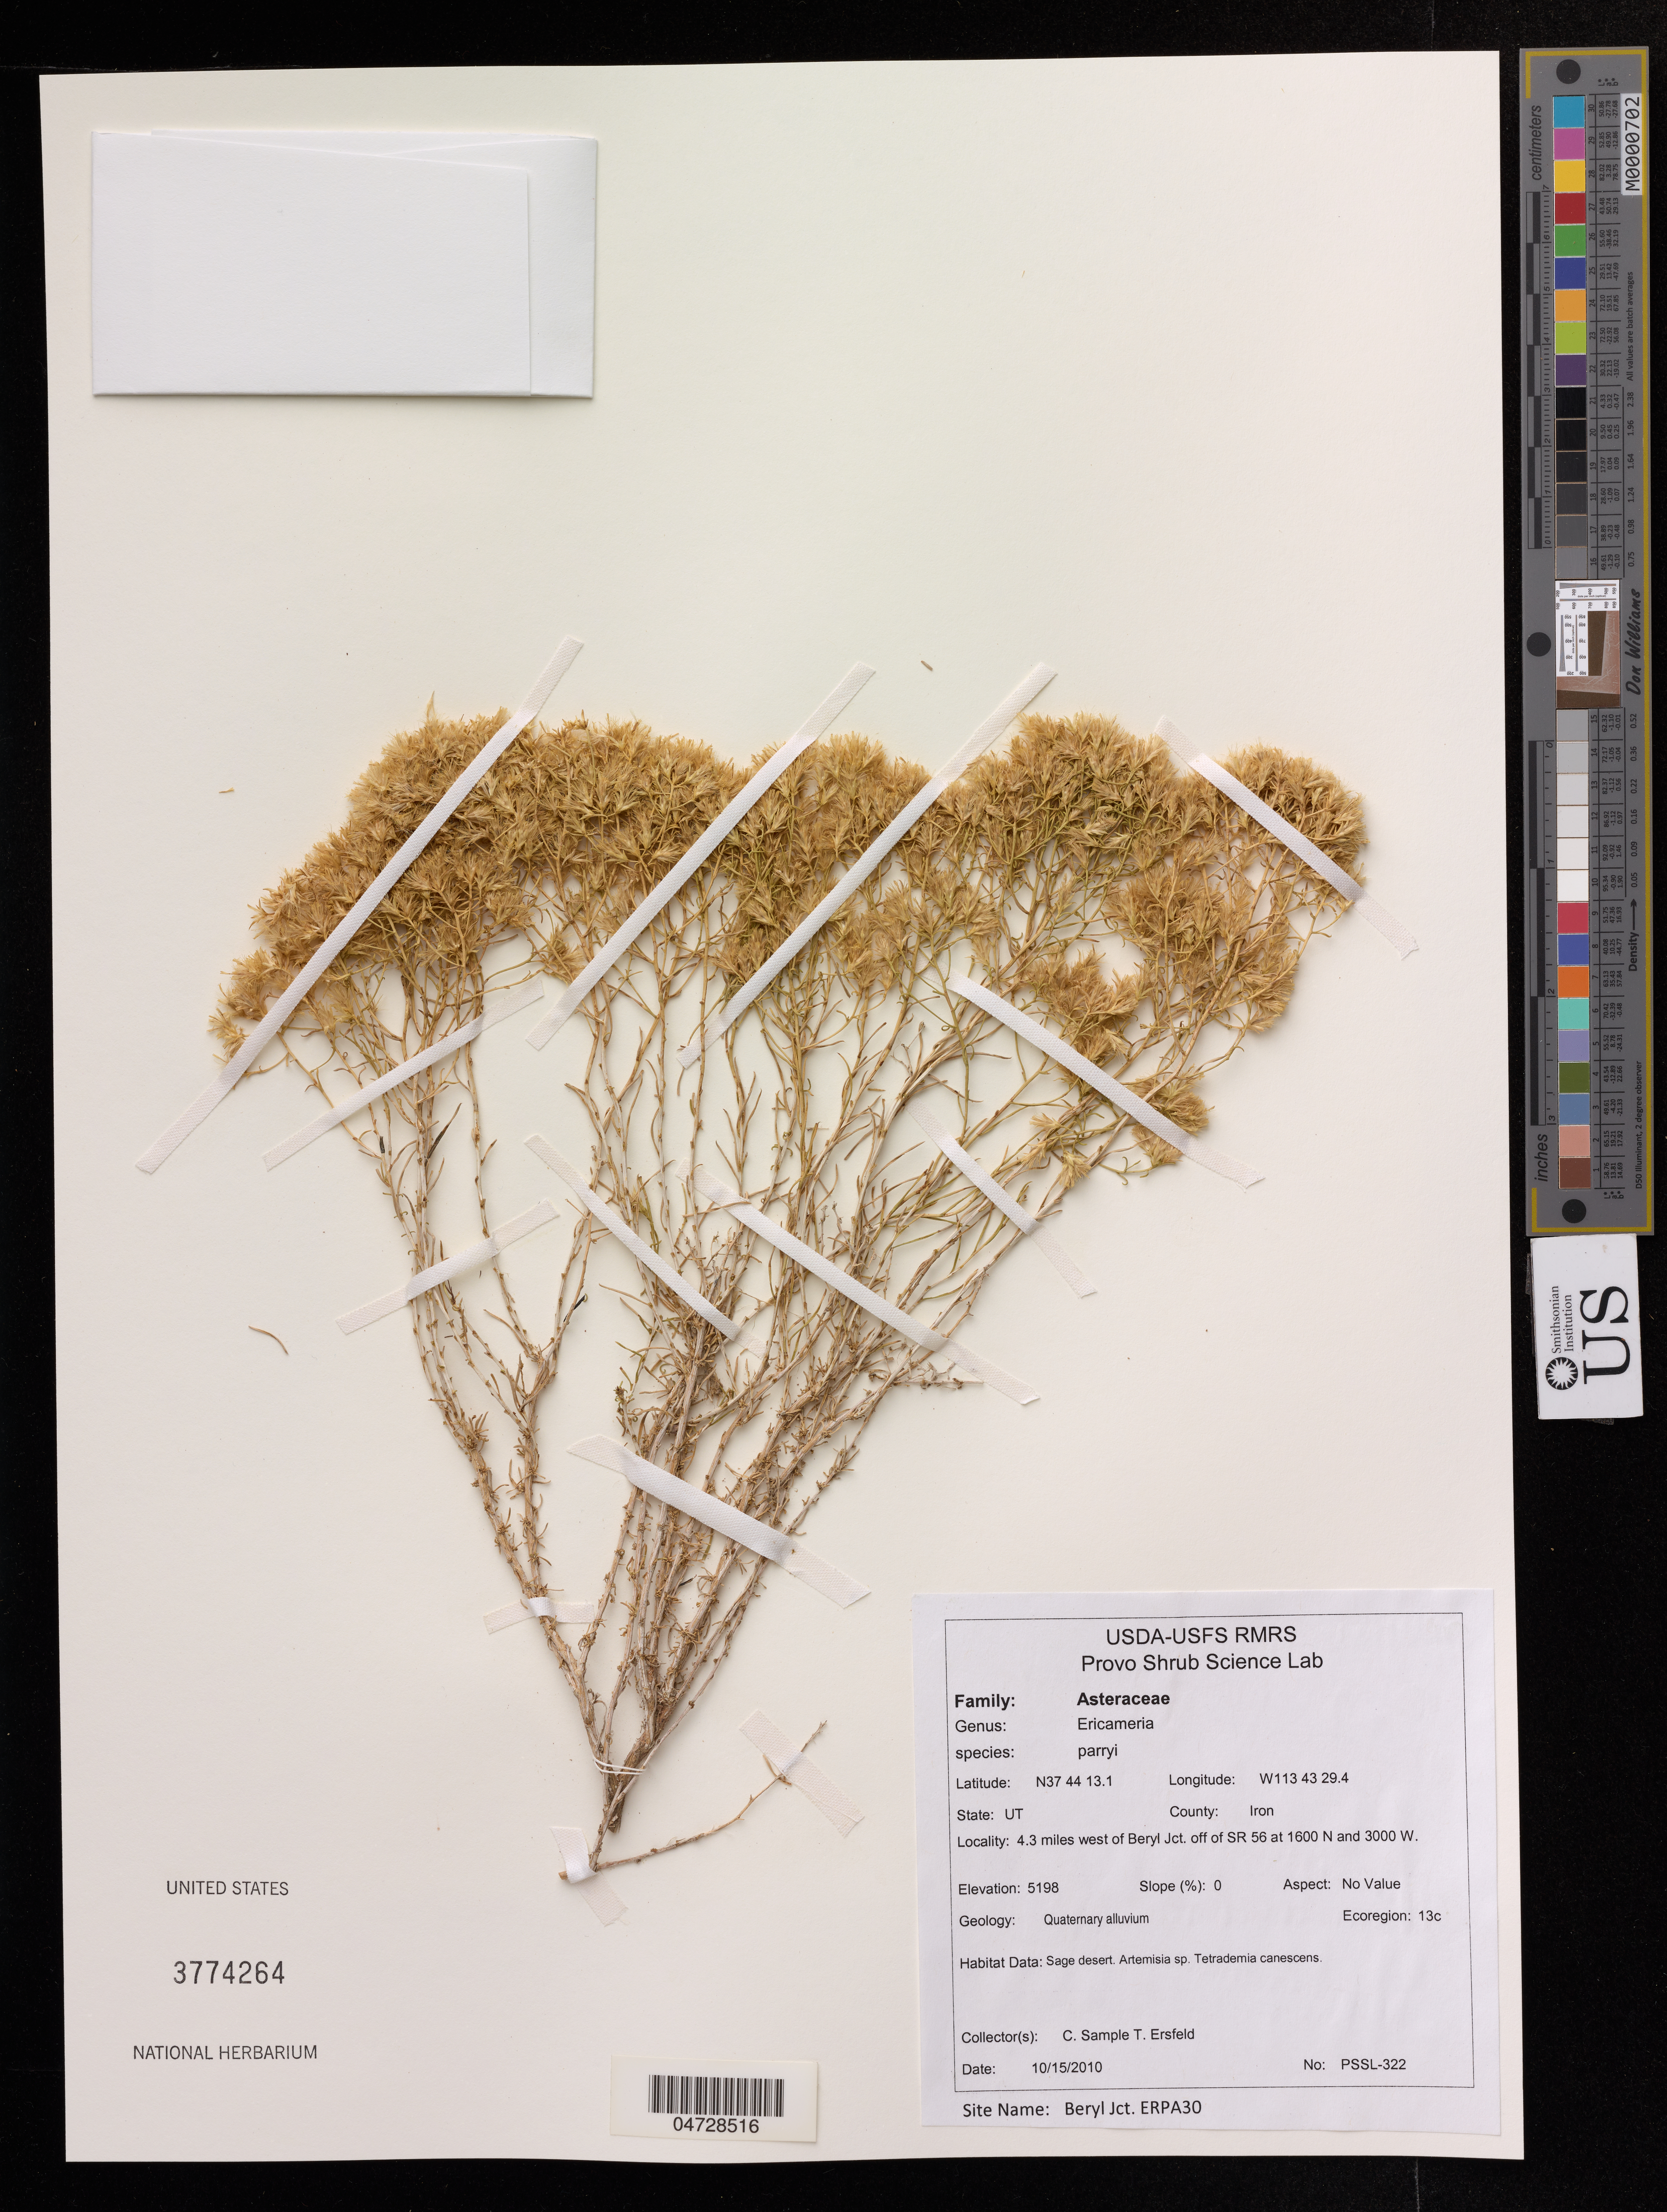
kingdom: Plantae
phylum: Tracheophyta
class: Magnoliopsida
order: Asterales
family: Asteraceae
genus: Ericameria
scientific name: Ericameria parryi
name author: (A. Gray) G.L. Nesom & G.I. Baird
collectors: C. Sample & T. Ersfeld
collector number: PSSL-322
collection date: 2010-12-10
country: United States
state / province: Utah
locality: State: UT, County: Iron, 4.3 miles west of Beryl Jct. off of SR 56 at 1600 N and 3000 W.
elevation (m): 1584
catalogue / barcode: US 3774264